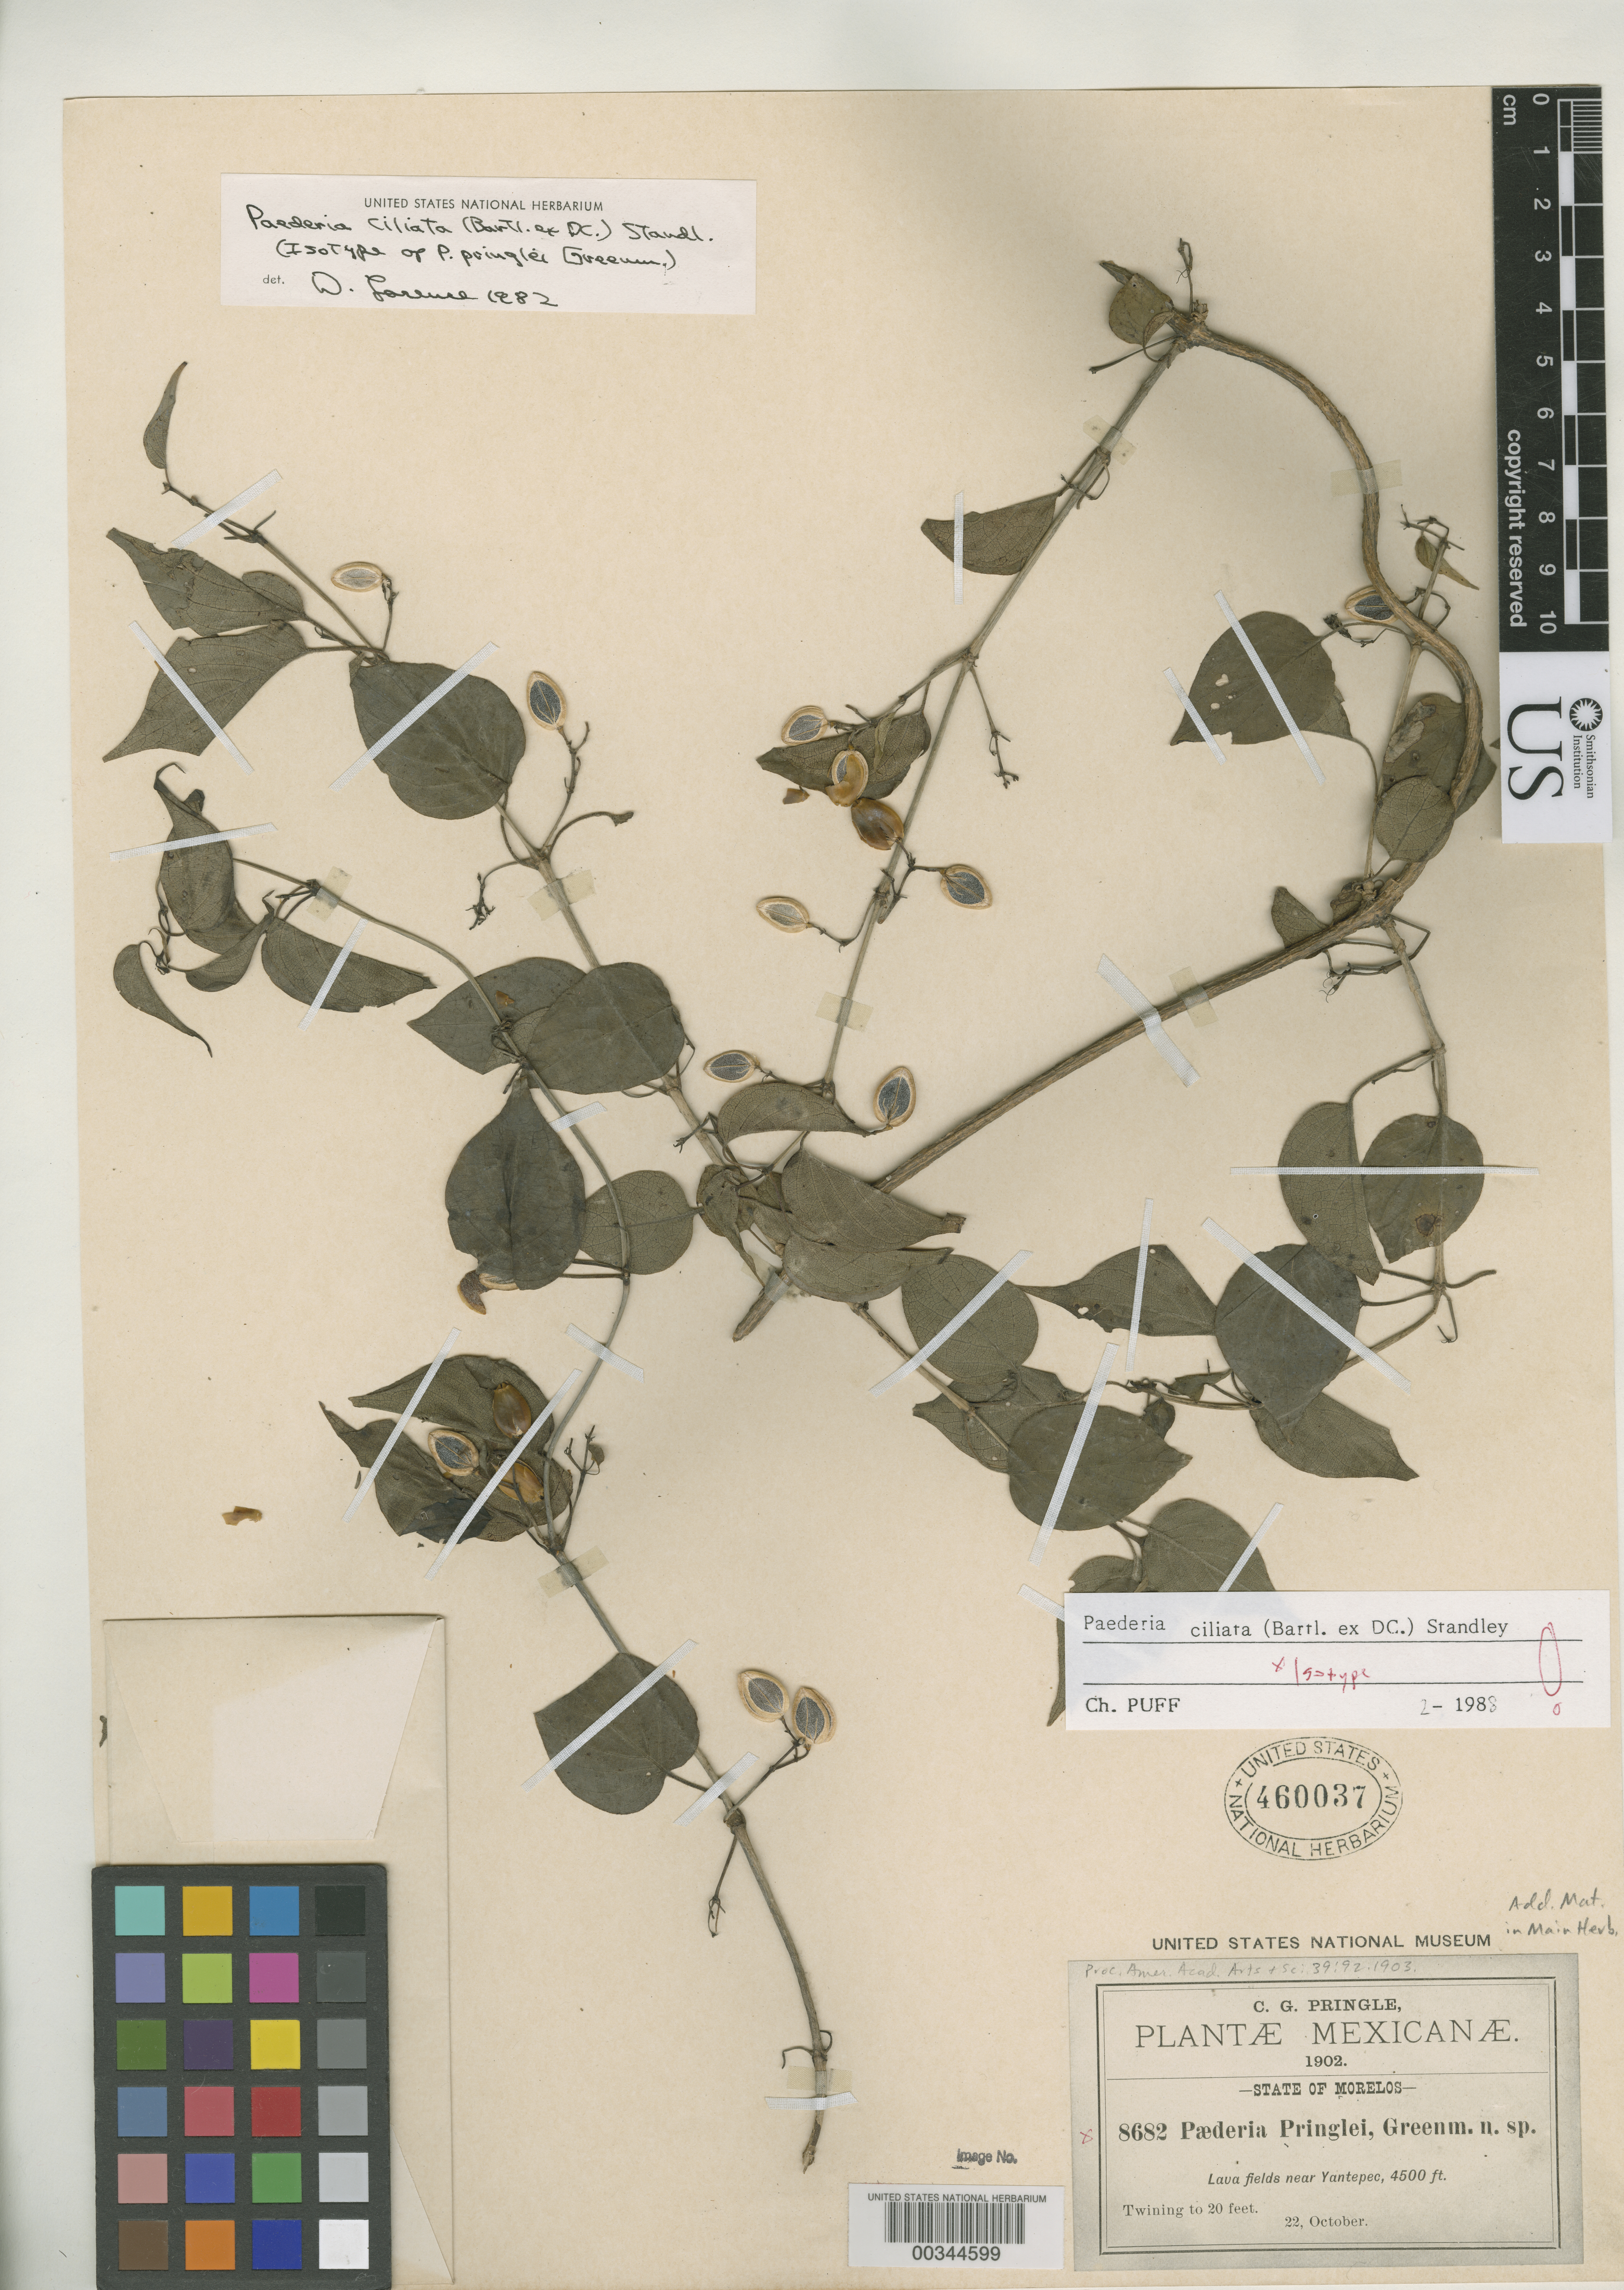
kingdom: Plantae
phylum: Tracheophyta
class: Magnoliopsida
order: Gentianales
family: Rubiaceae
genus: Paederia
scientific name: Paederia pringlei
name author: Greenm.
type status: Isotype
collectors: C. G. Pringle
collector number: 8682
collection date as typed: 22 Oct 1902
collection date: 1902-10-22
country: Mexico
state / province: Morelos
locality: Near Yantepec.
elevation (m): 1385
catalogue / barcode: US 460037